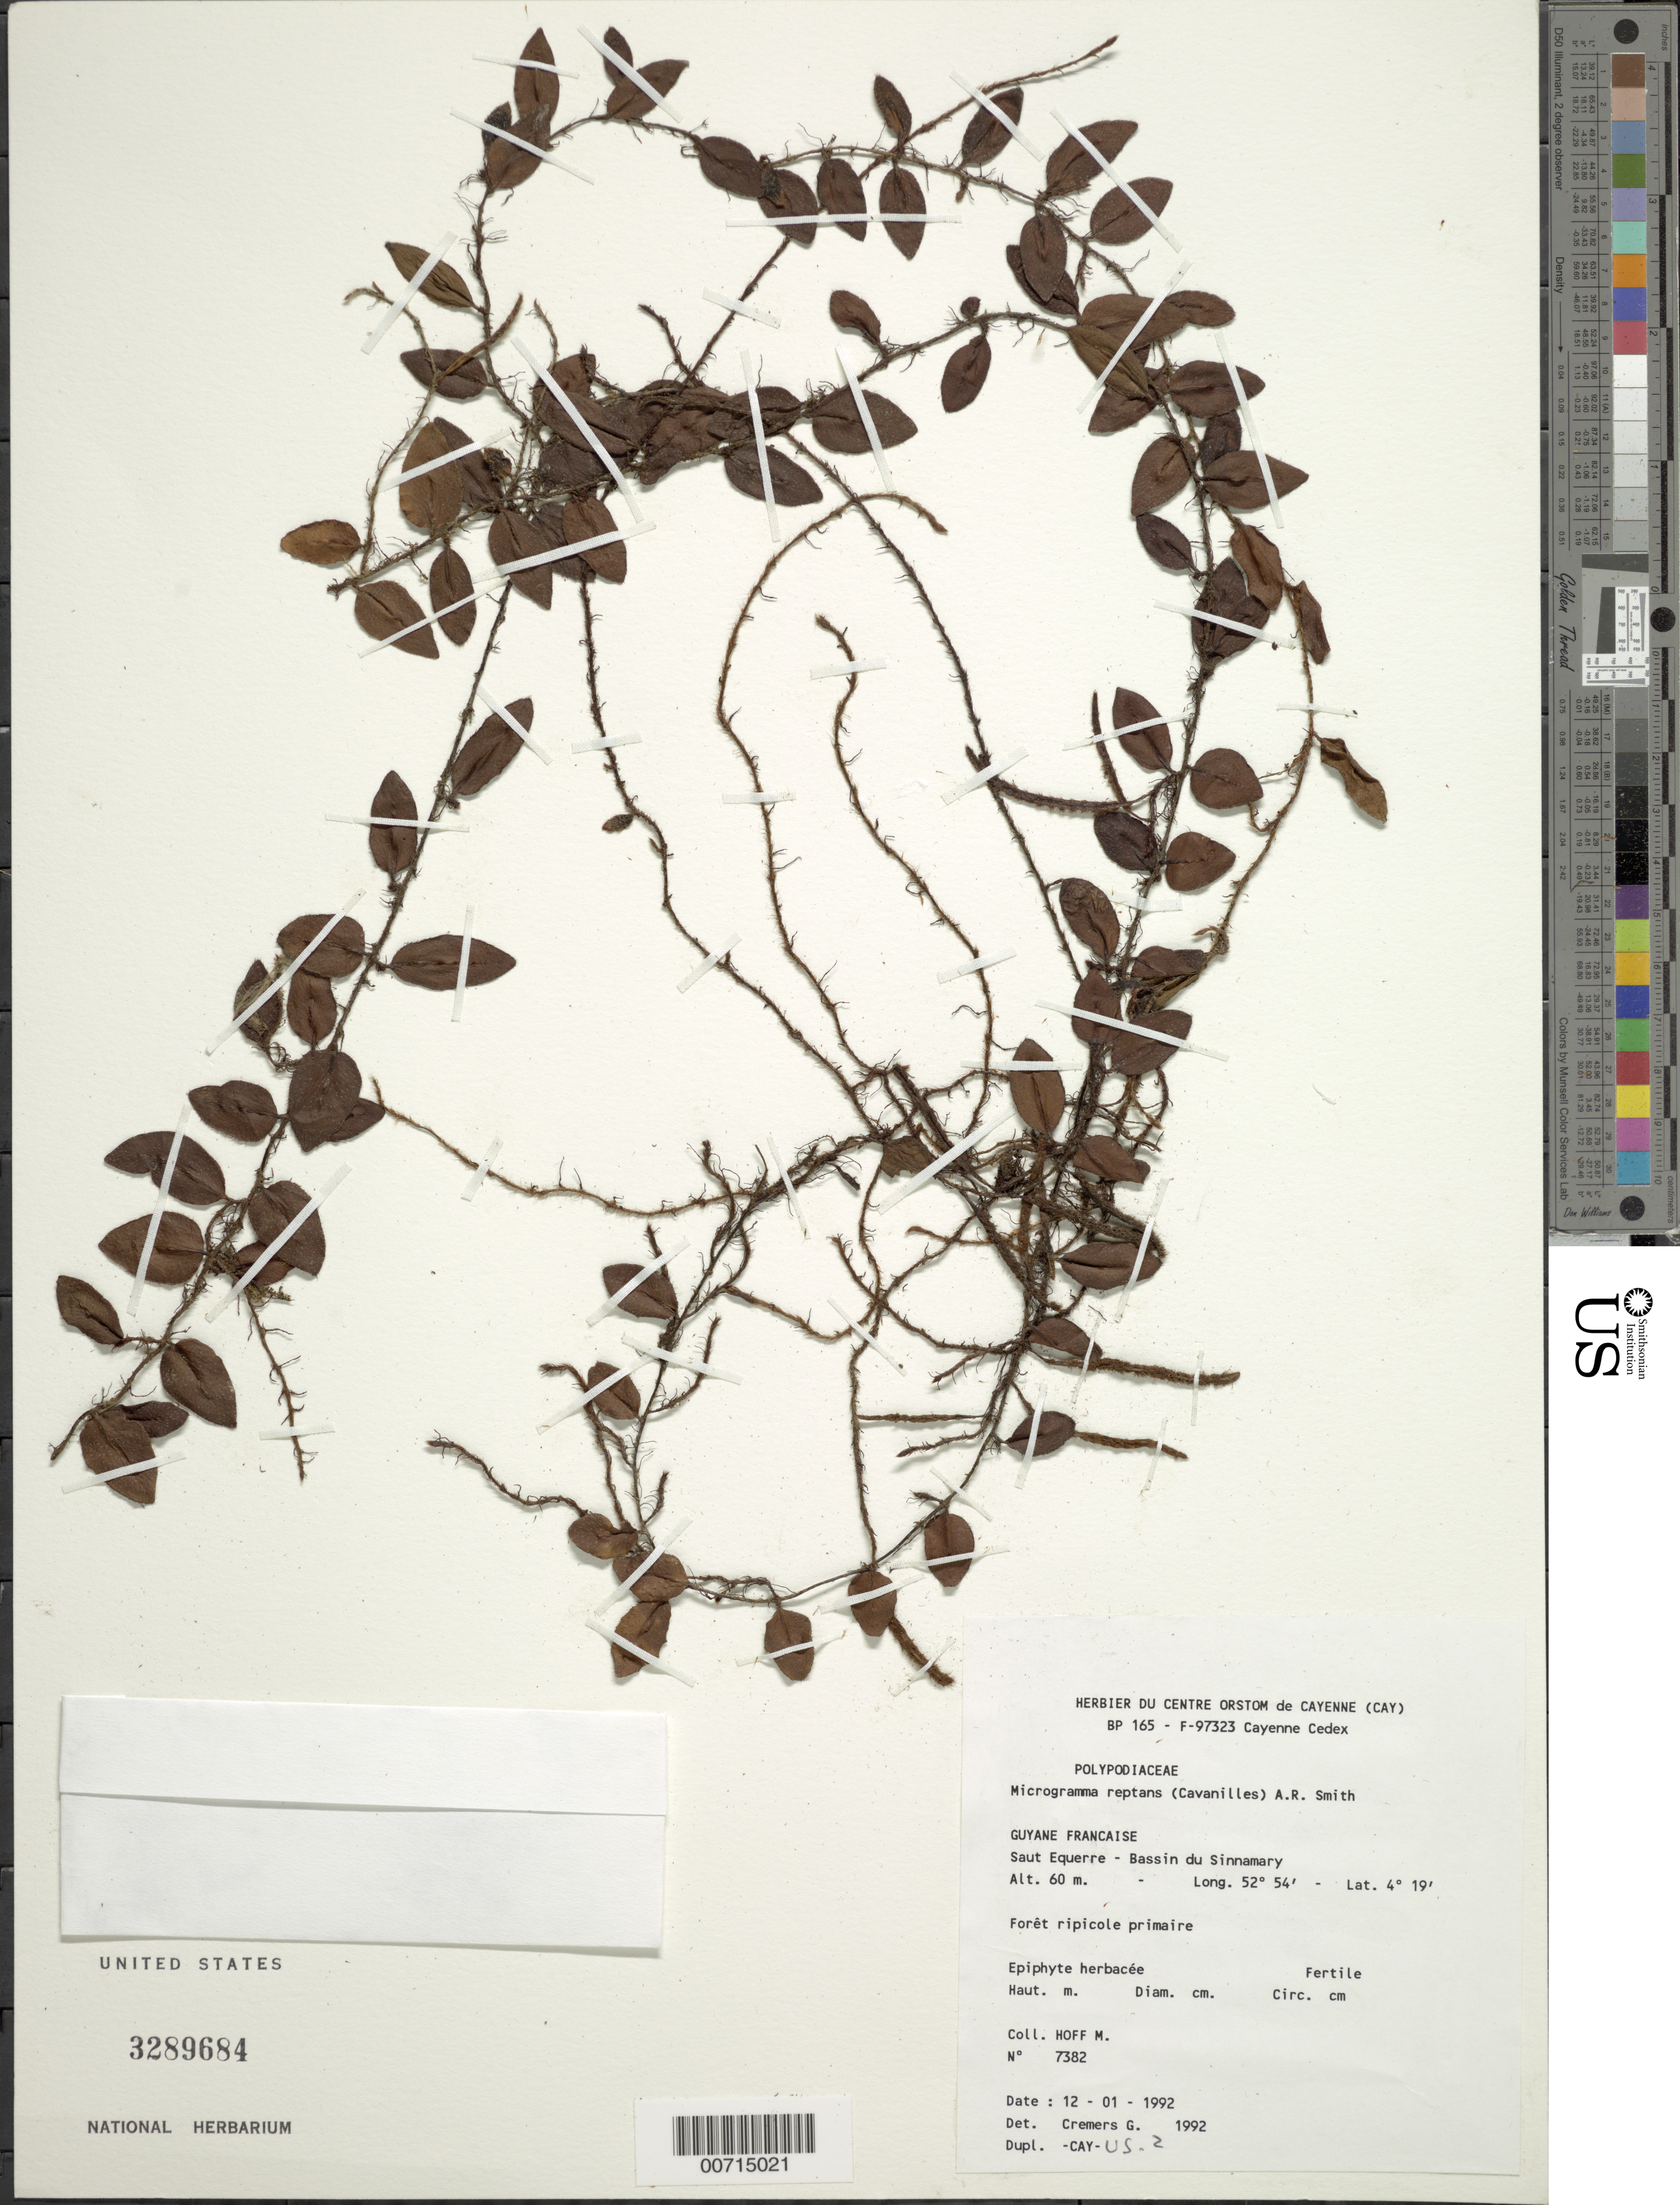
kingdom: Plantae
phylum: Tracheophyta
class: Polypodiopsida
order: Polypodiales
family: Polypodiaceae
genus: Microgramma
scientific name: Microgramma reptans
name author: (Cav.) A.R. Sm.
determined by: Cremers, Georges A.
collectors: M. Hoff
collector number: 7382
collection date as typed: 12-Jan-92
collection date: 1992-01-12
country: French Guiana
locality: Crique Missette, Bassin du Sinnamary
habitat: Primary riparian forest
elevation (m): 60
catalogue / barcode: US 3289684